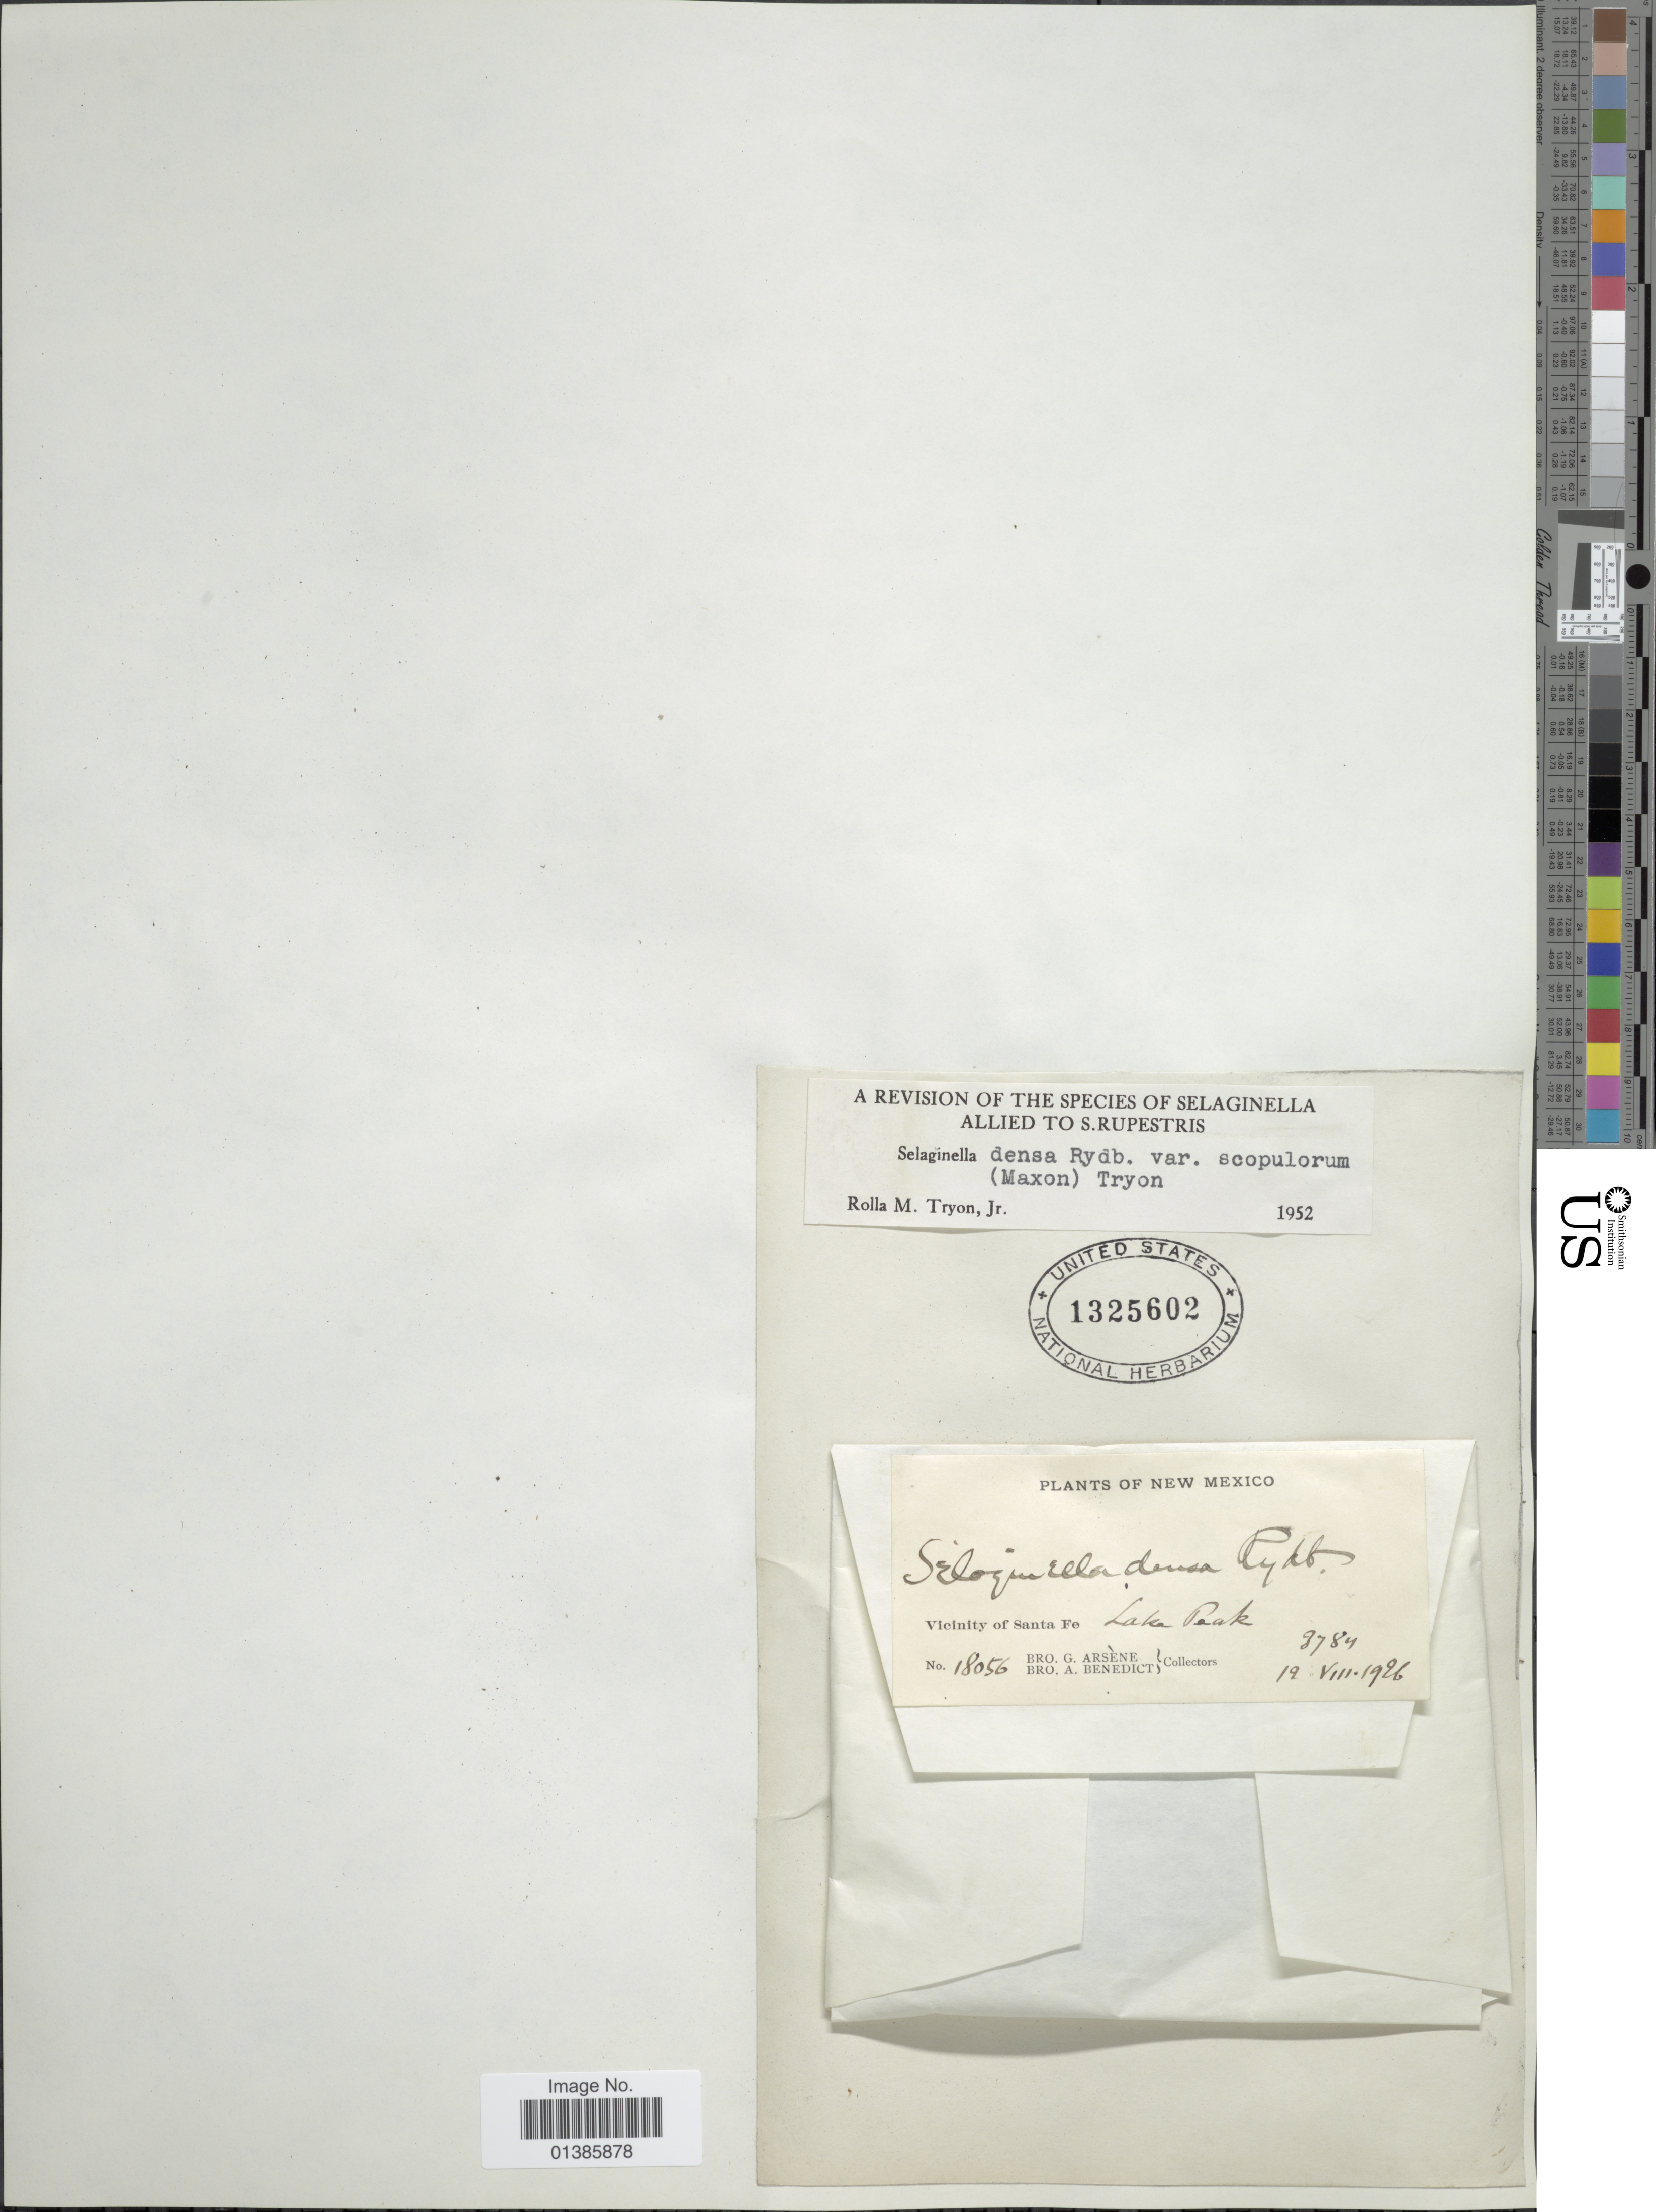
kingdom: Plantae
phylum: Tracheophyta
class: Lycopodiopsida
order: Selaginellales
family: Selaginellaceae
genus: Selaginella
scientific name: Selaginella densa var. scopulorum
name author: (Maxon) R.M. Tryon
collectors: Bro. G. Arsène & Bro. Benedict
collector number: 18056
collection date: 1926-08-12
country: United States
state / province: New Mexico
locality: Vicinity of Santa Fe, Lake Peak.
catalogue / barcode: US 1325602